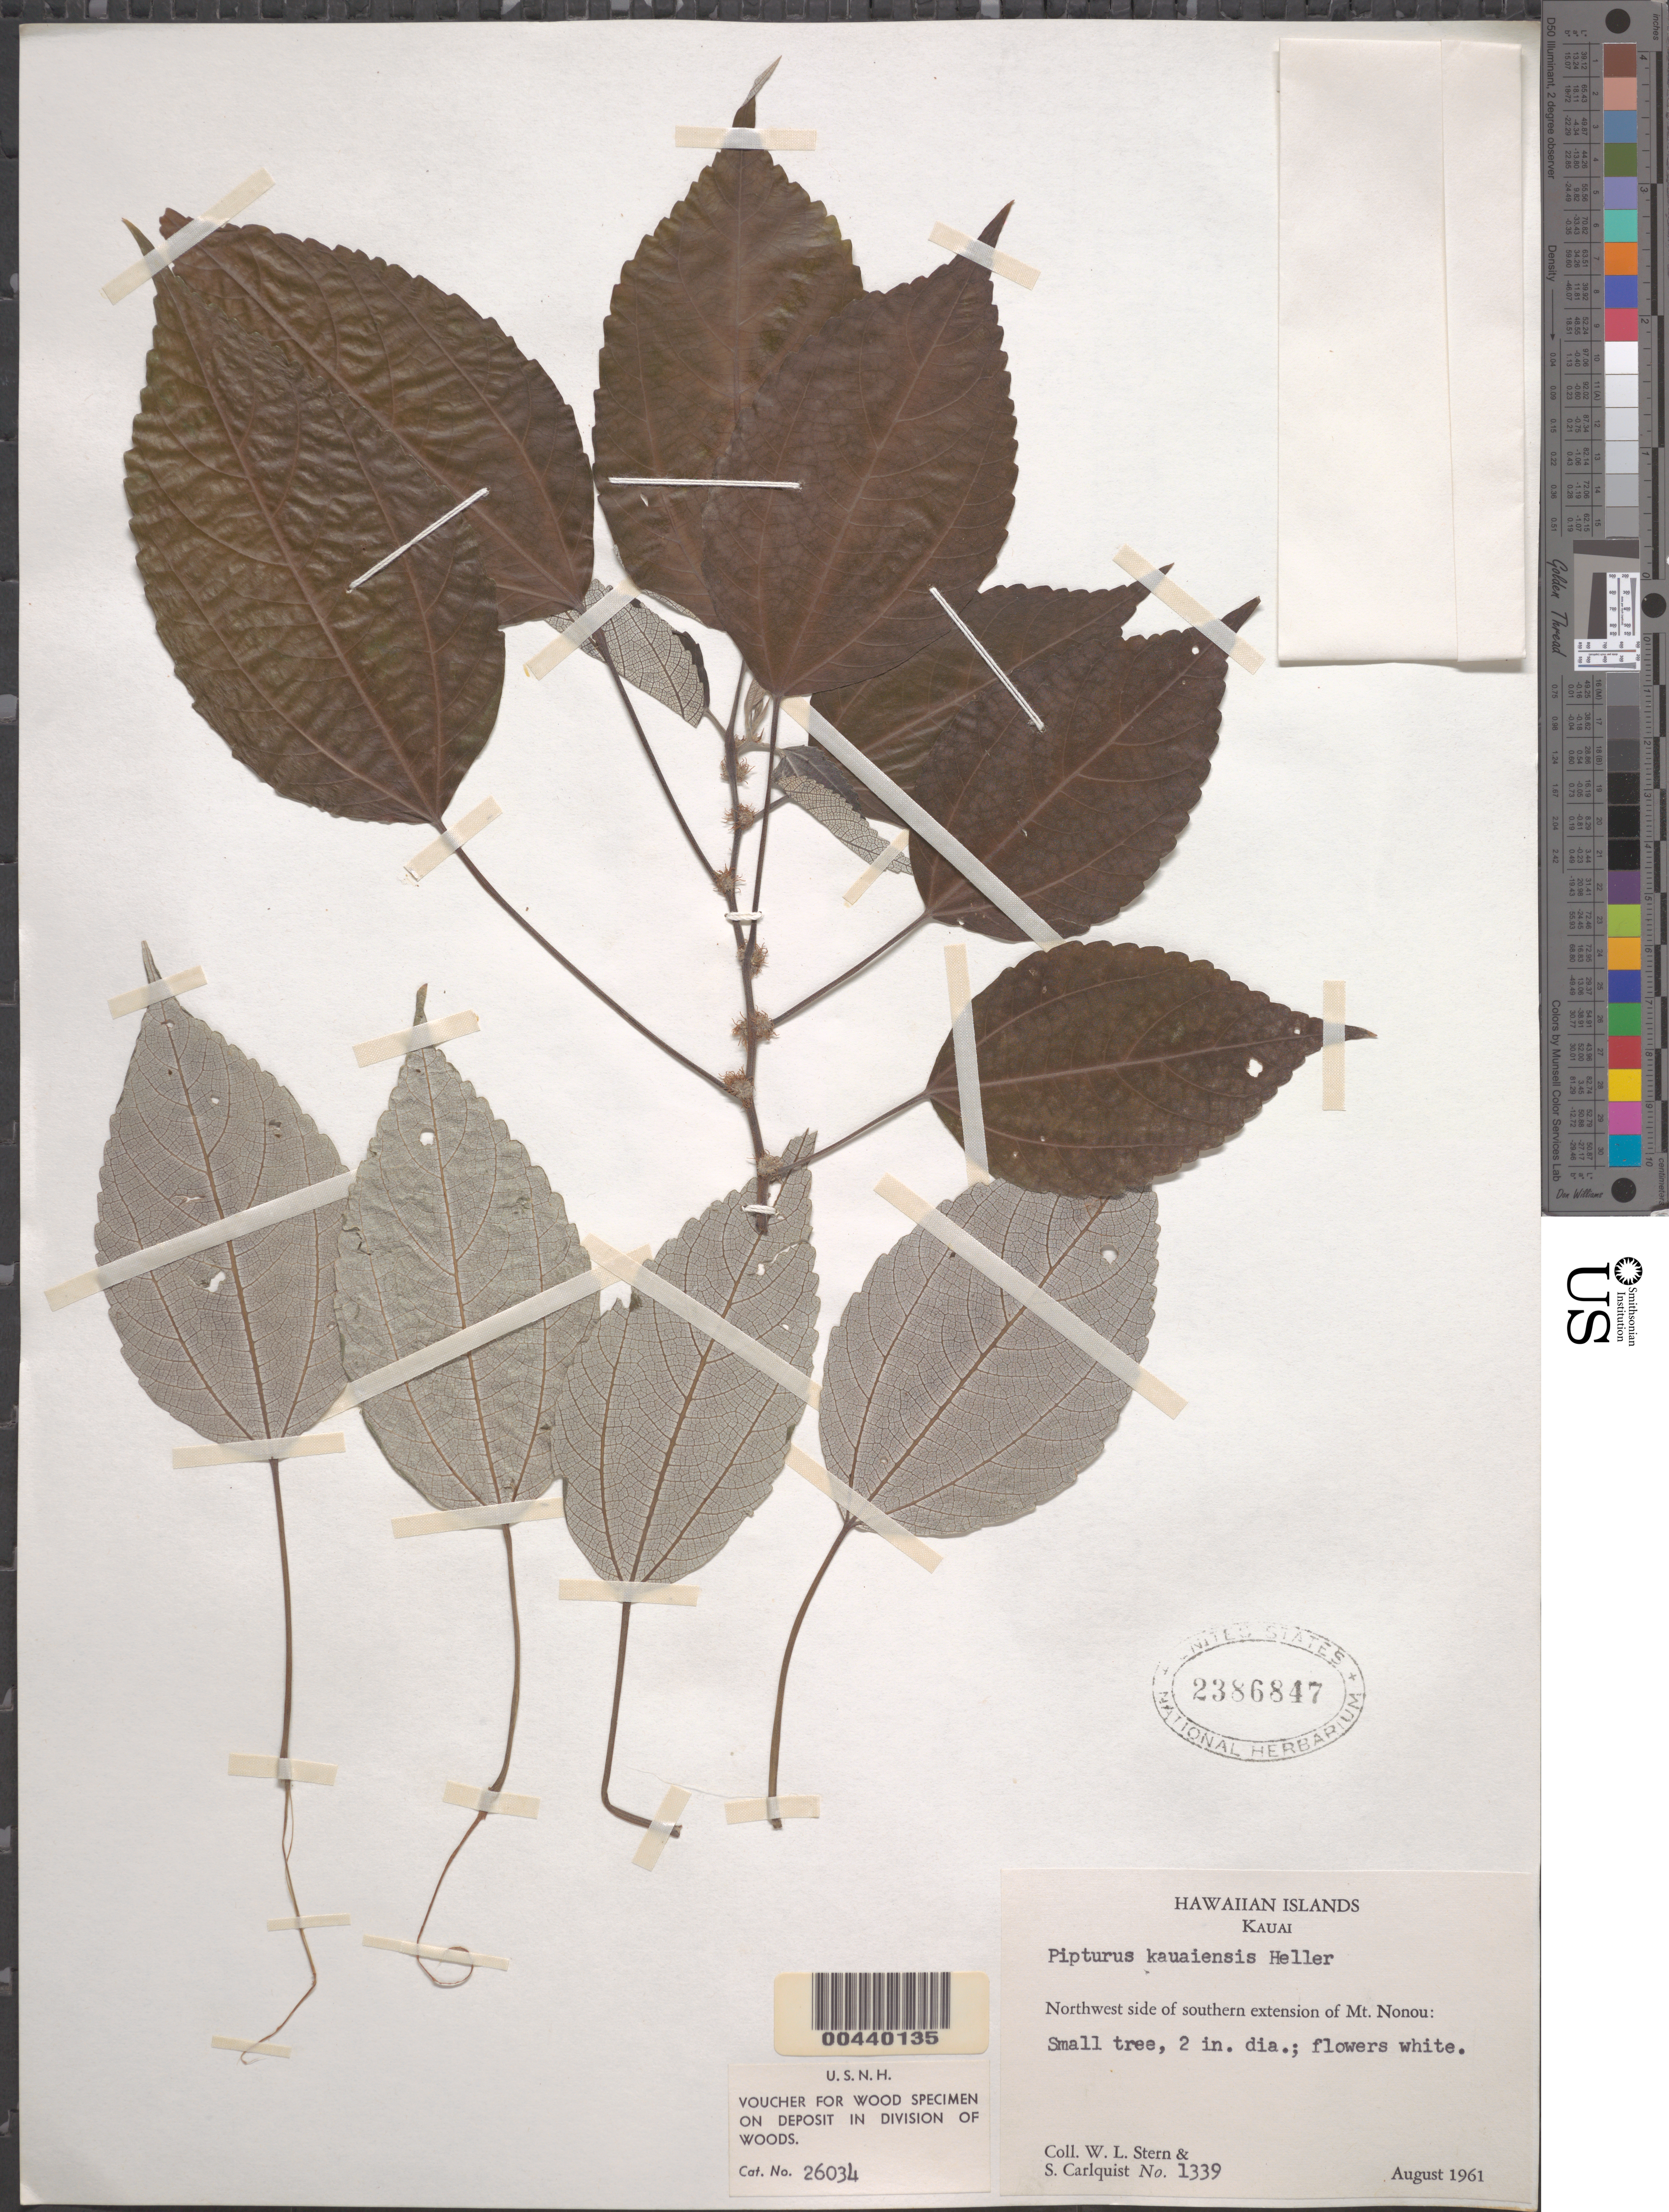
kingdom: Plantae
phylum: Tracheophyta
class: Magnoliopsida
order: Rosales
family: Urticaceae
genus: Pipturus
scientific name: Pipturus kauaiensis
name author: A. Heller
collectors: W. L. Stern & S. Carlquist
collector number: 1339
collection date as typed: Aug 1961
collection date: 1961-08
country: United States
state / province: Hawaii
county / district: Kauai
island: Kaua'i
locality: NW side of southern extension of Mt. Nonou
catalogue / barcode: US 2386847